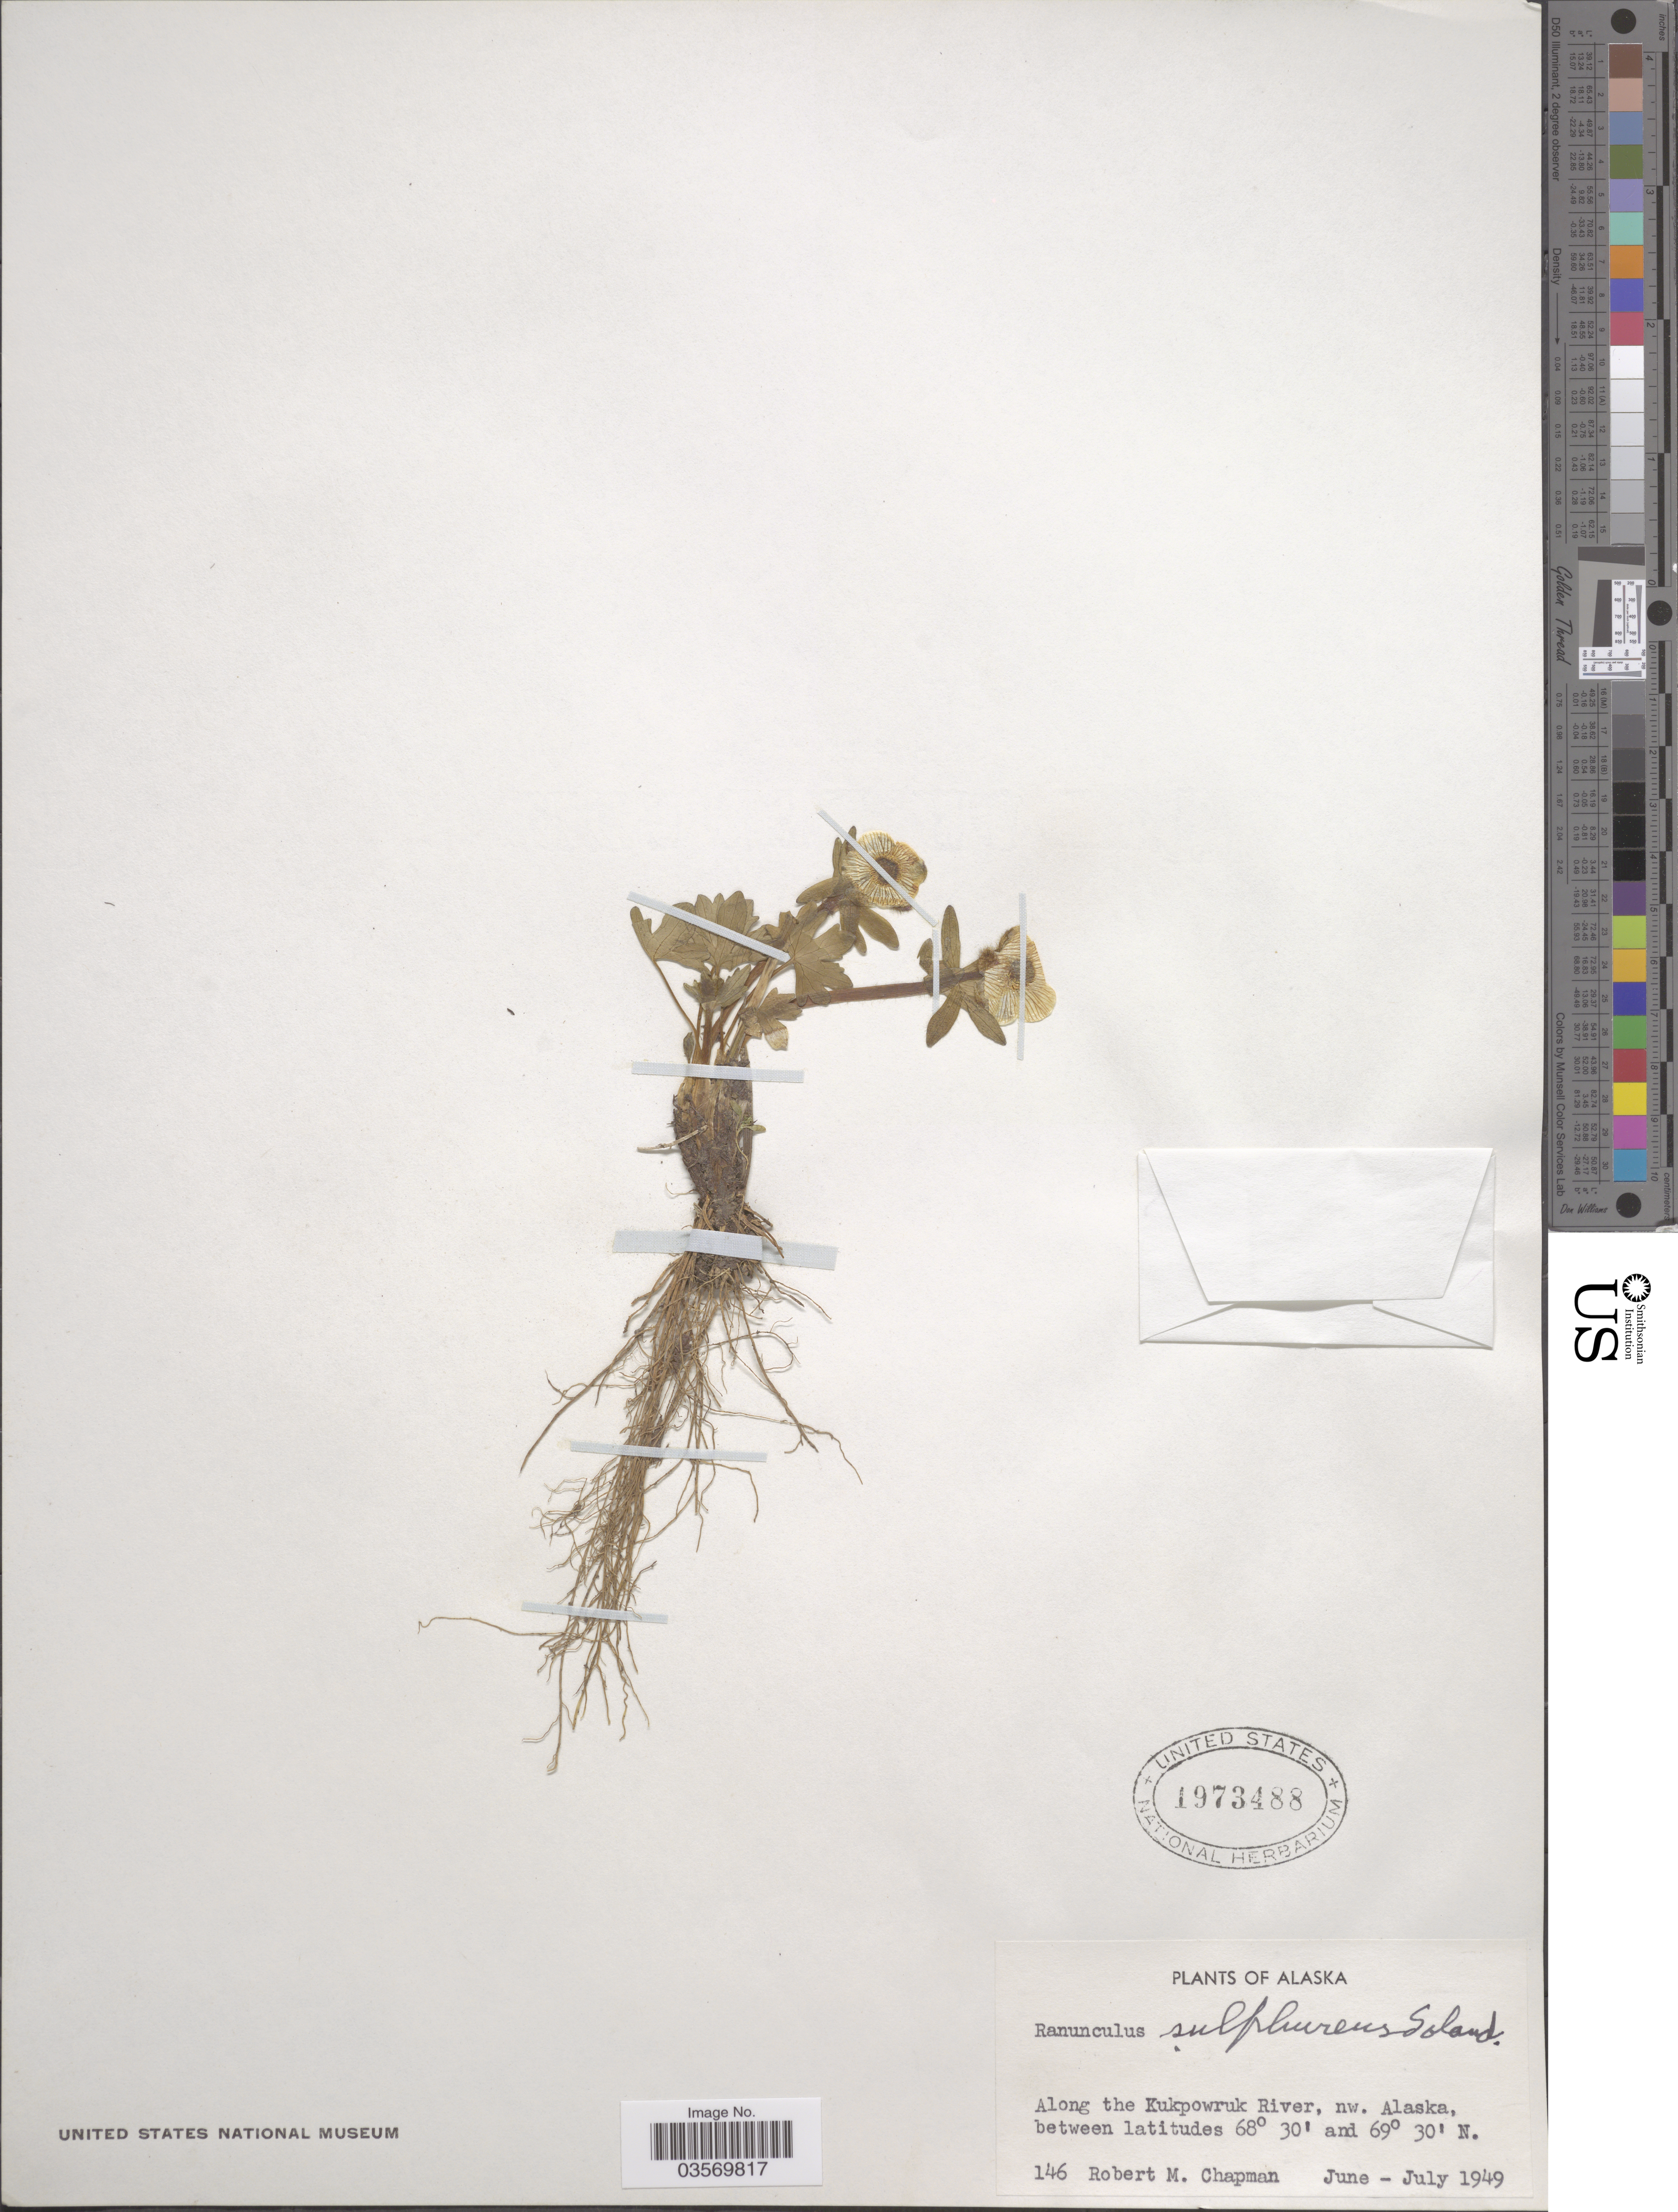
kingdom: Plantae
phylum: Tracheophyta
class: Magnoliopsida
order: Ranunculales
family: Ranunculaceae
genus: Ranunculus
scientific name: Ranunculus sulphureus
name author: Sol.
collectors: R. M. Chapman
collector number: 146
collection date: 1949-06/1949-07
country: United States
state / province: Alaska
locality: Along the Kukpowruk River, nw. Alaska.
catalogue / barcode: US 1973488